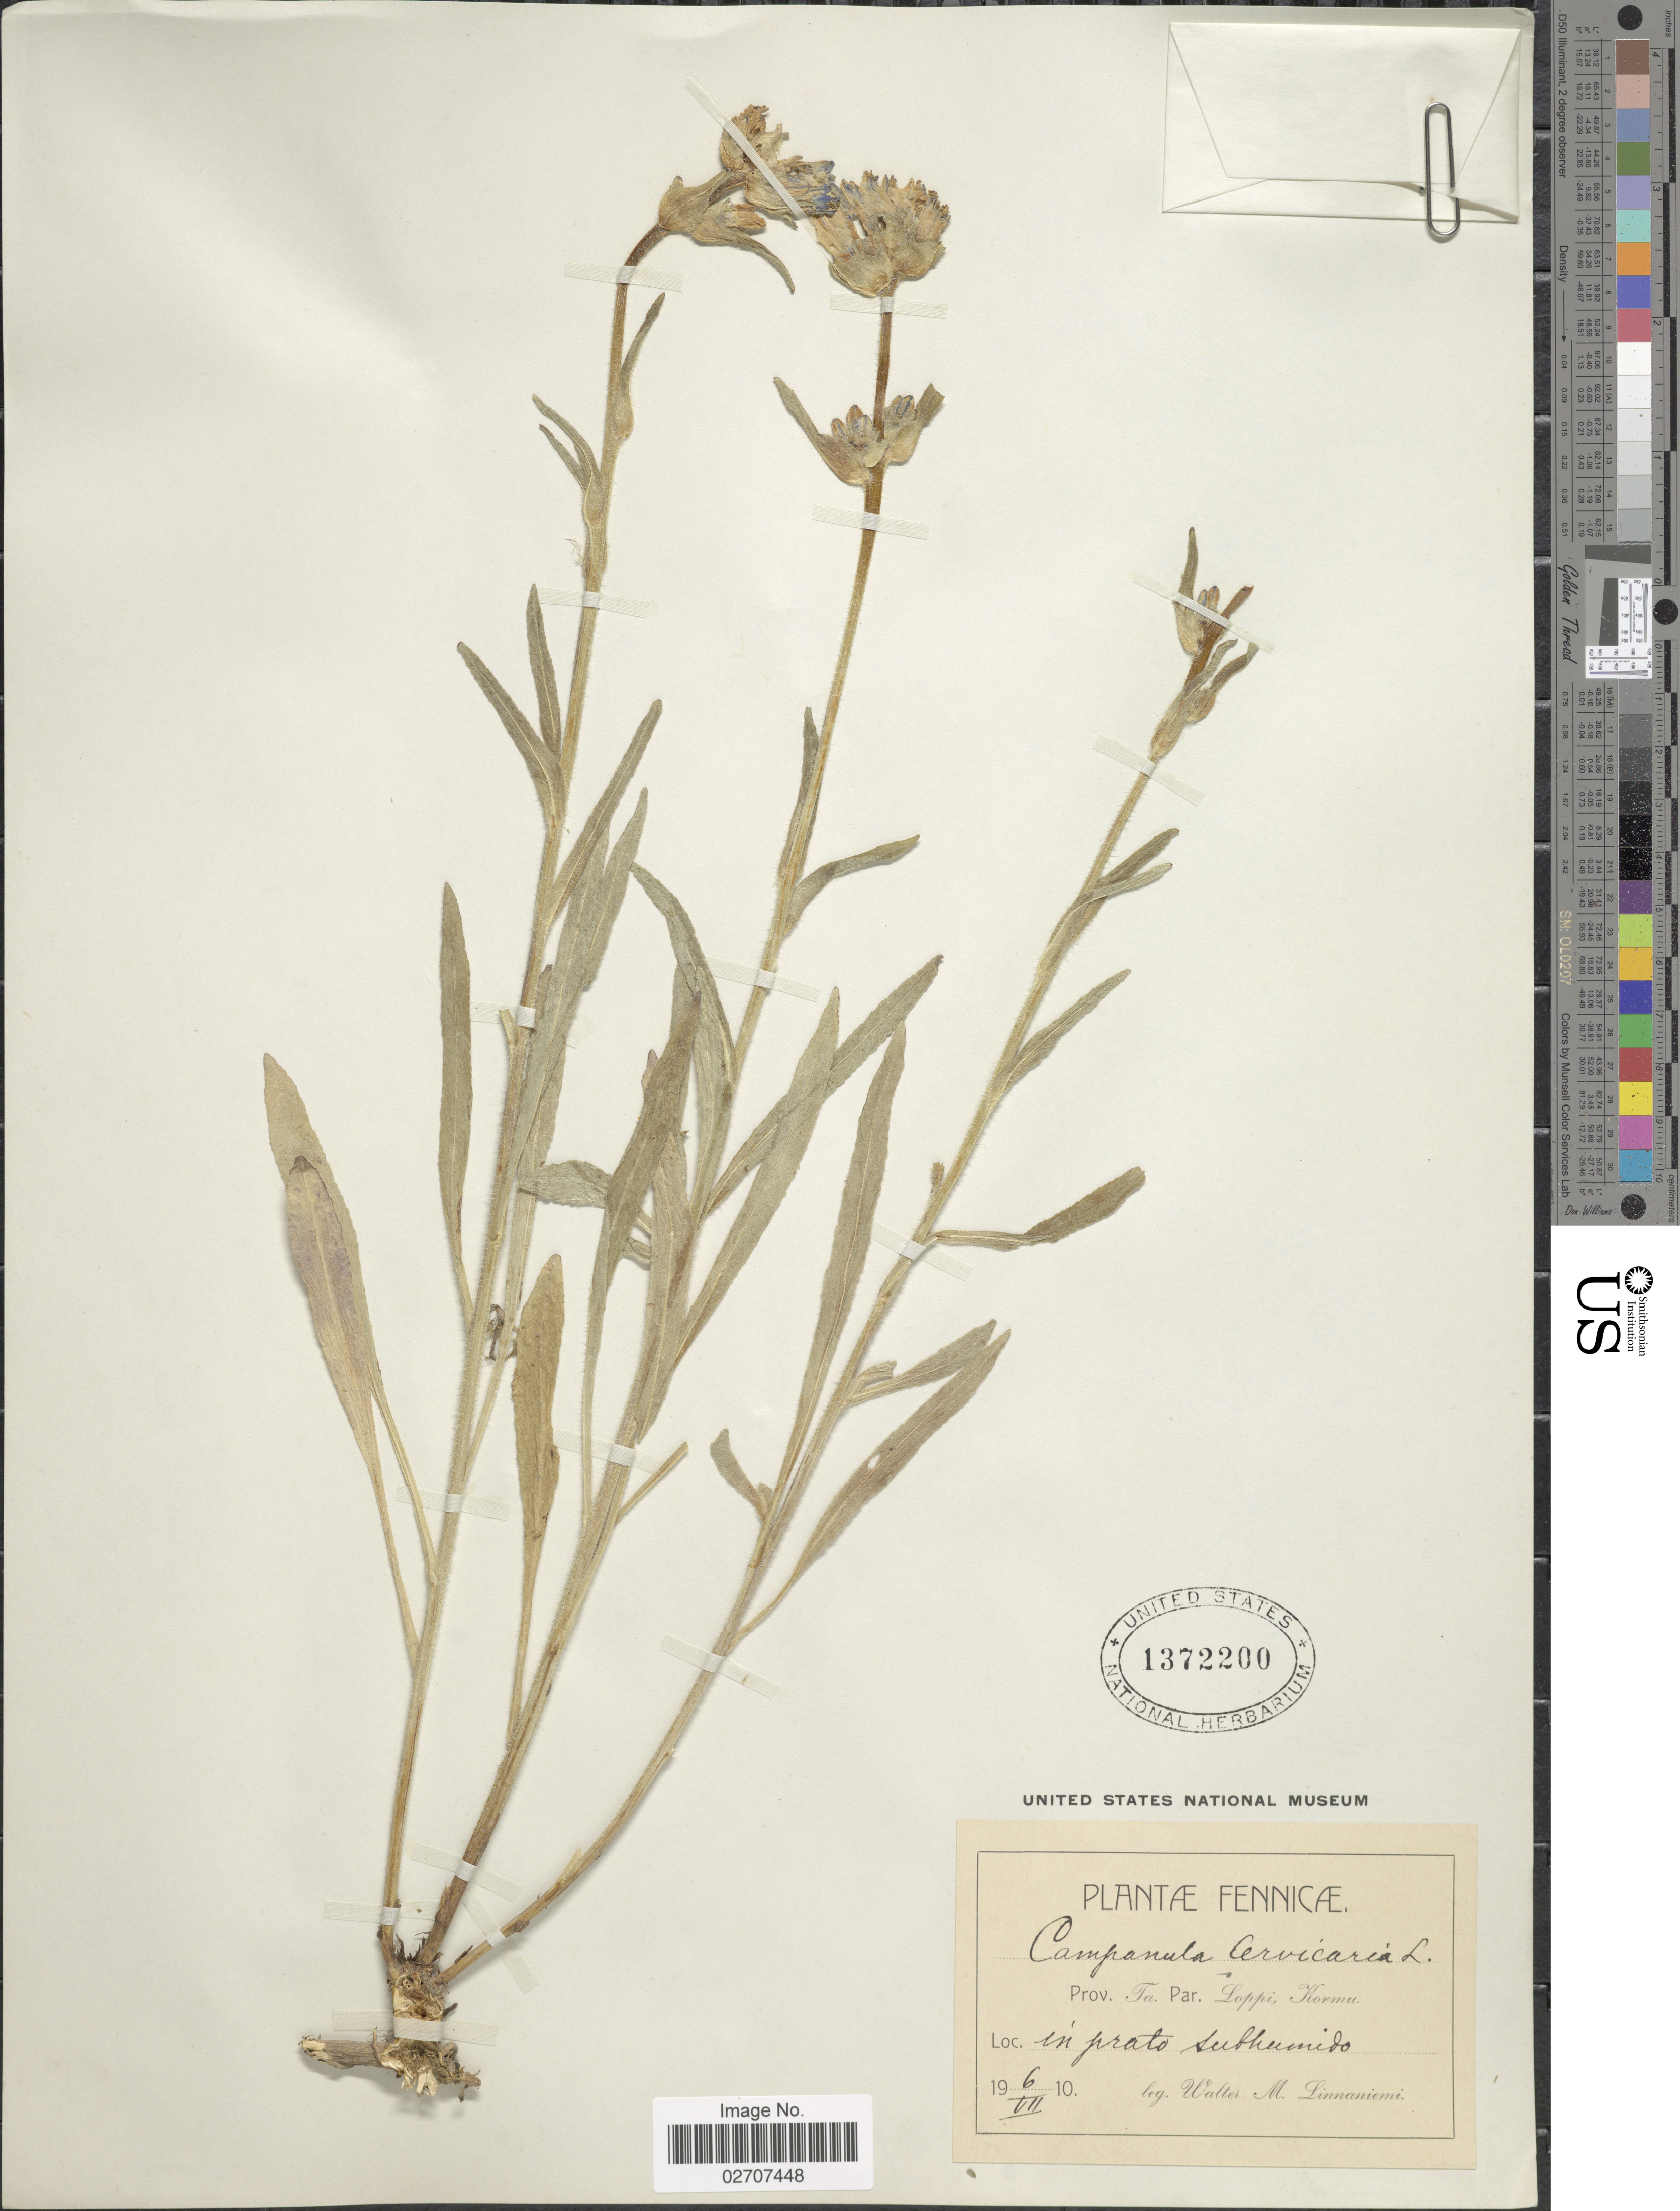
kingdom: Plantae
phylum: Tracheophyta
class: Magnoliopsida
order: Asterales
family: Campanulaceae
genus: Campanula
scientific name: Campanula cervicaria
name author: L.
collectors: W. Linnaniemi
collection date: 1910-07-06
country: Finland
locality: Fennicae, Prov. Ta. Par. Loppi, Kormu, in prato subhumido.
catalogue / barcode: US 1372200